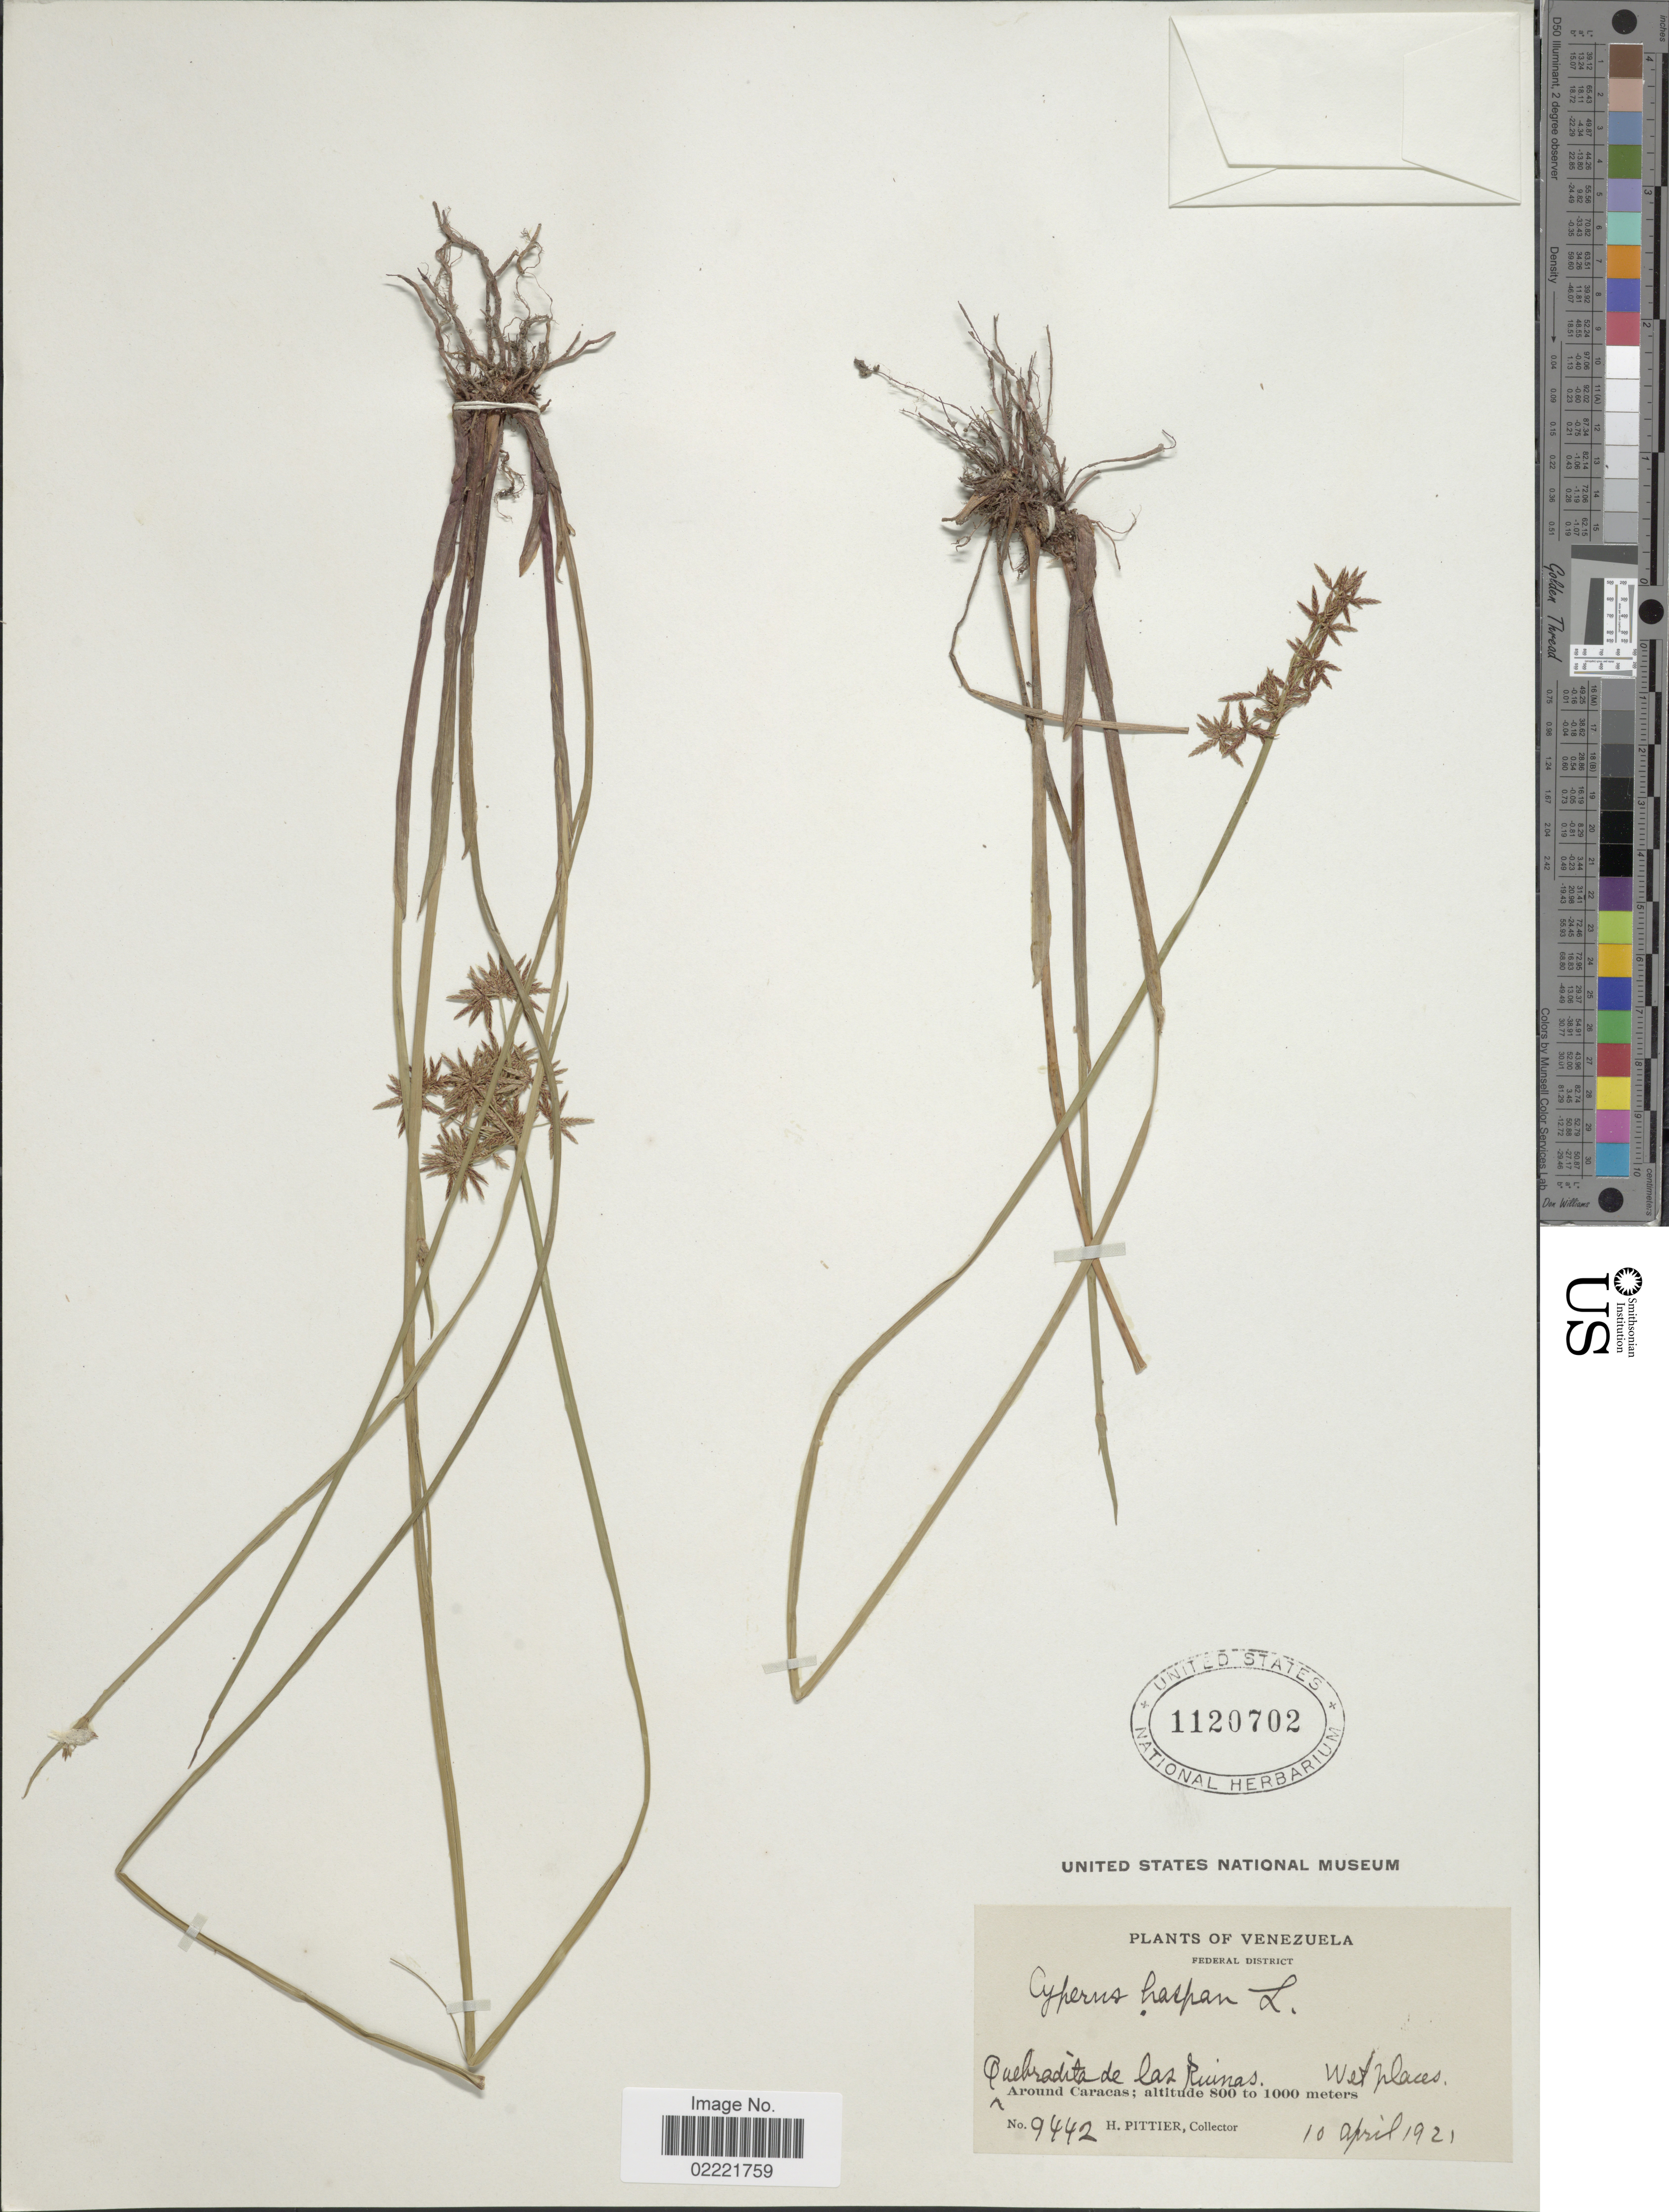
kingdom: Plantae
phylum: Tracheophyta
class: Liliopsida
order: Poales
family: Cyperaceae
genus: Cyperus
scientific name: Cyperus haspan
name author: L.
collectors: H. F. Pittier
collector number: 9442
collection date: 1921-04-10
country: Venezuela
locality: Federal District. Quebradita de las Ruinas. Around Caracas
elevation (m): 800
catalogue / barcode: US 1120702